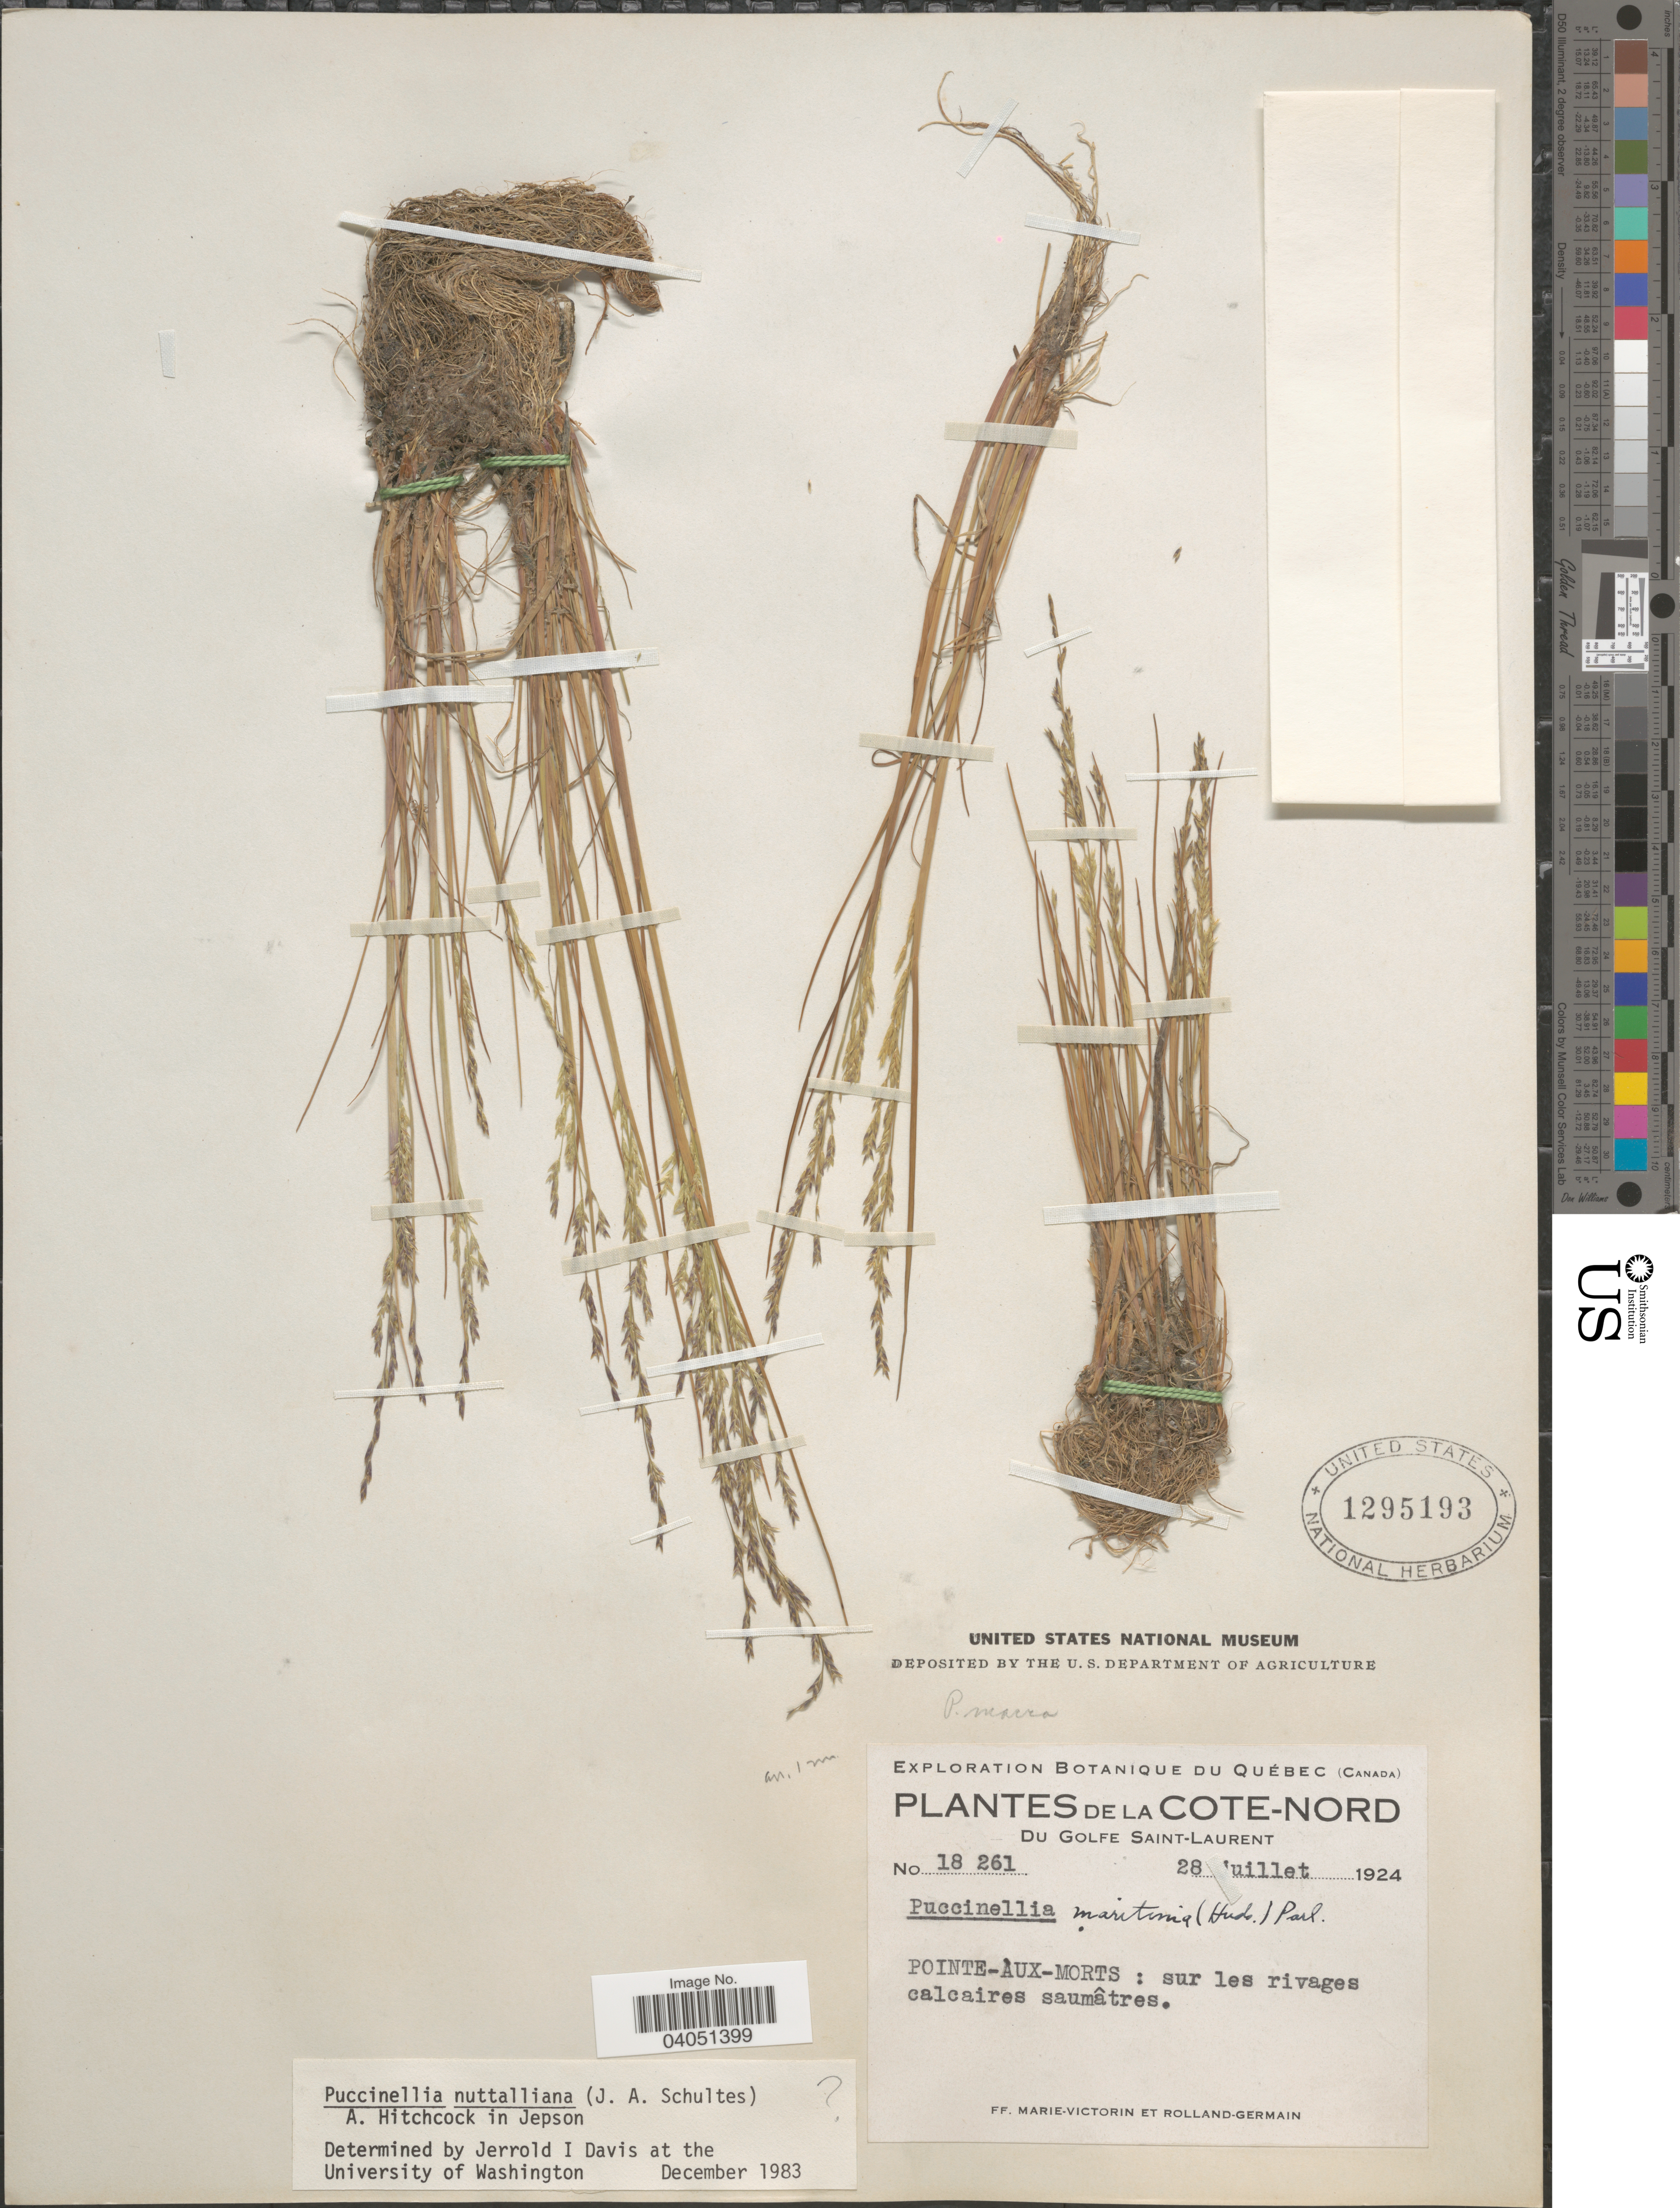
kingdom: Plantae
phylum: Tracheophyta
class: Liliopsida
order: Poales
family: Poaceae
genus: Puccinellia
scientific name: Puccinellia nuttalliana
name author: (Schult.) Hitchc.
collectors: F. Marie-Victorin & Rolland-Germain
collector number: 18261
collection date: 1924-07-28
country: Canada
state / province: Quebec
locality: La Cote-nord du Golfe Saint-Laurent. Pointe-aux-Morts.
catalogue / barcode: US 1295193